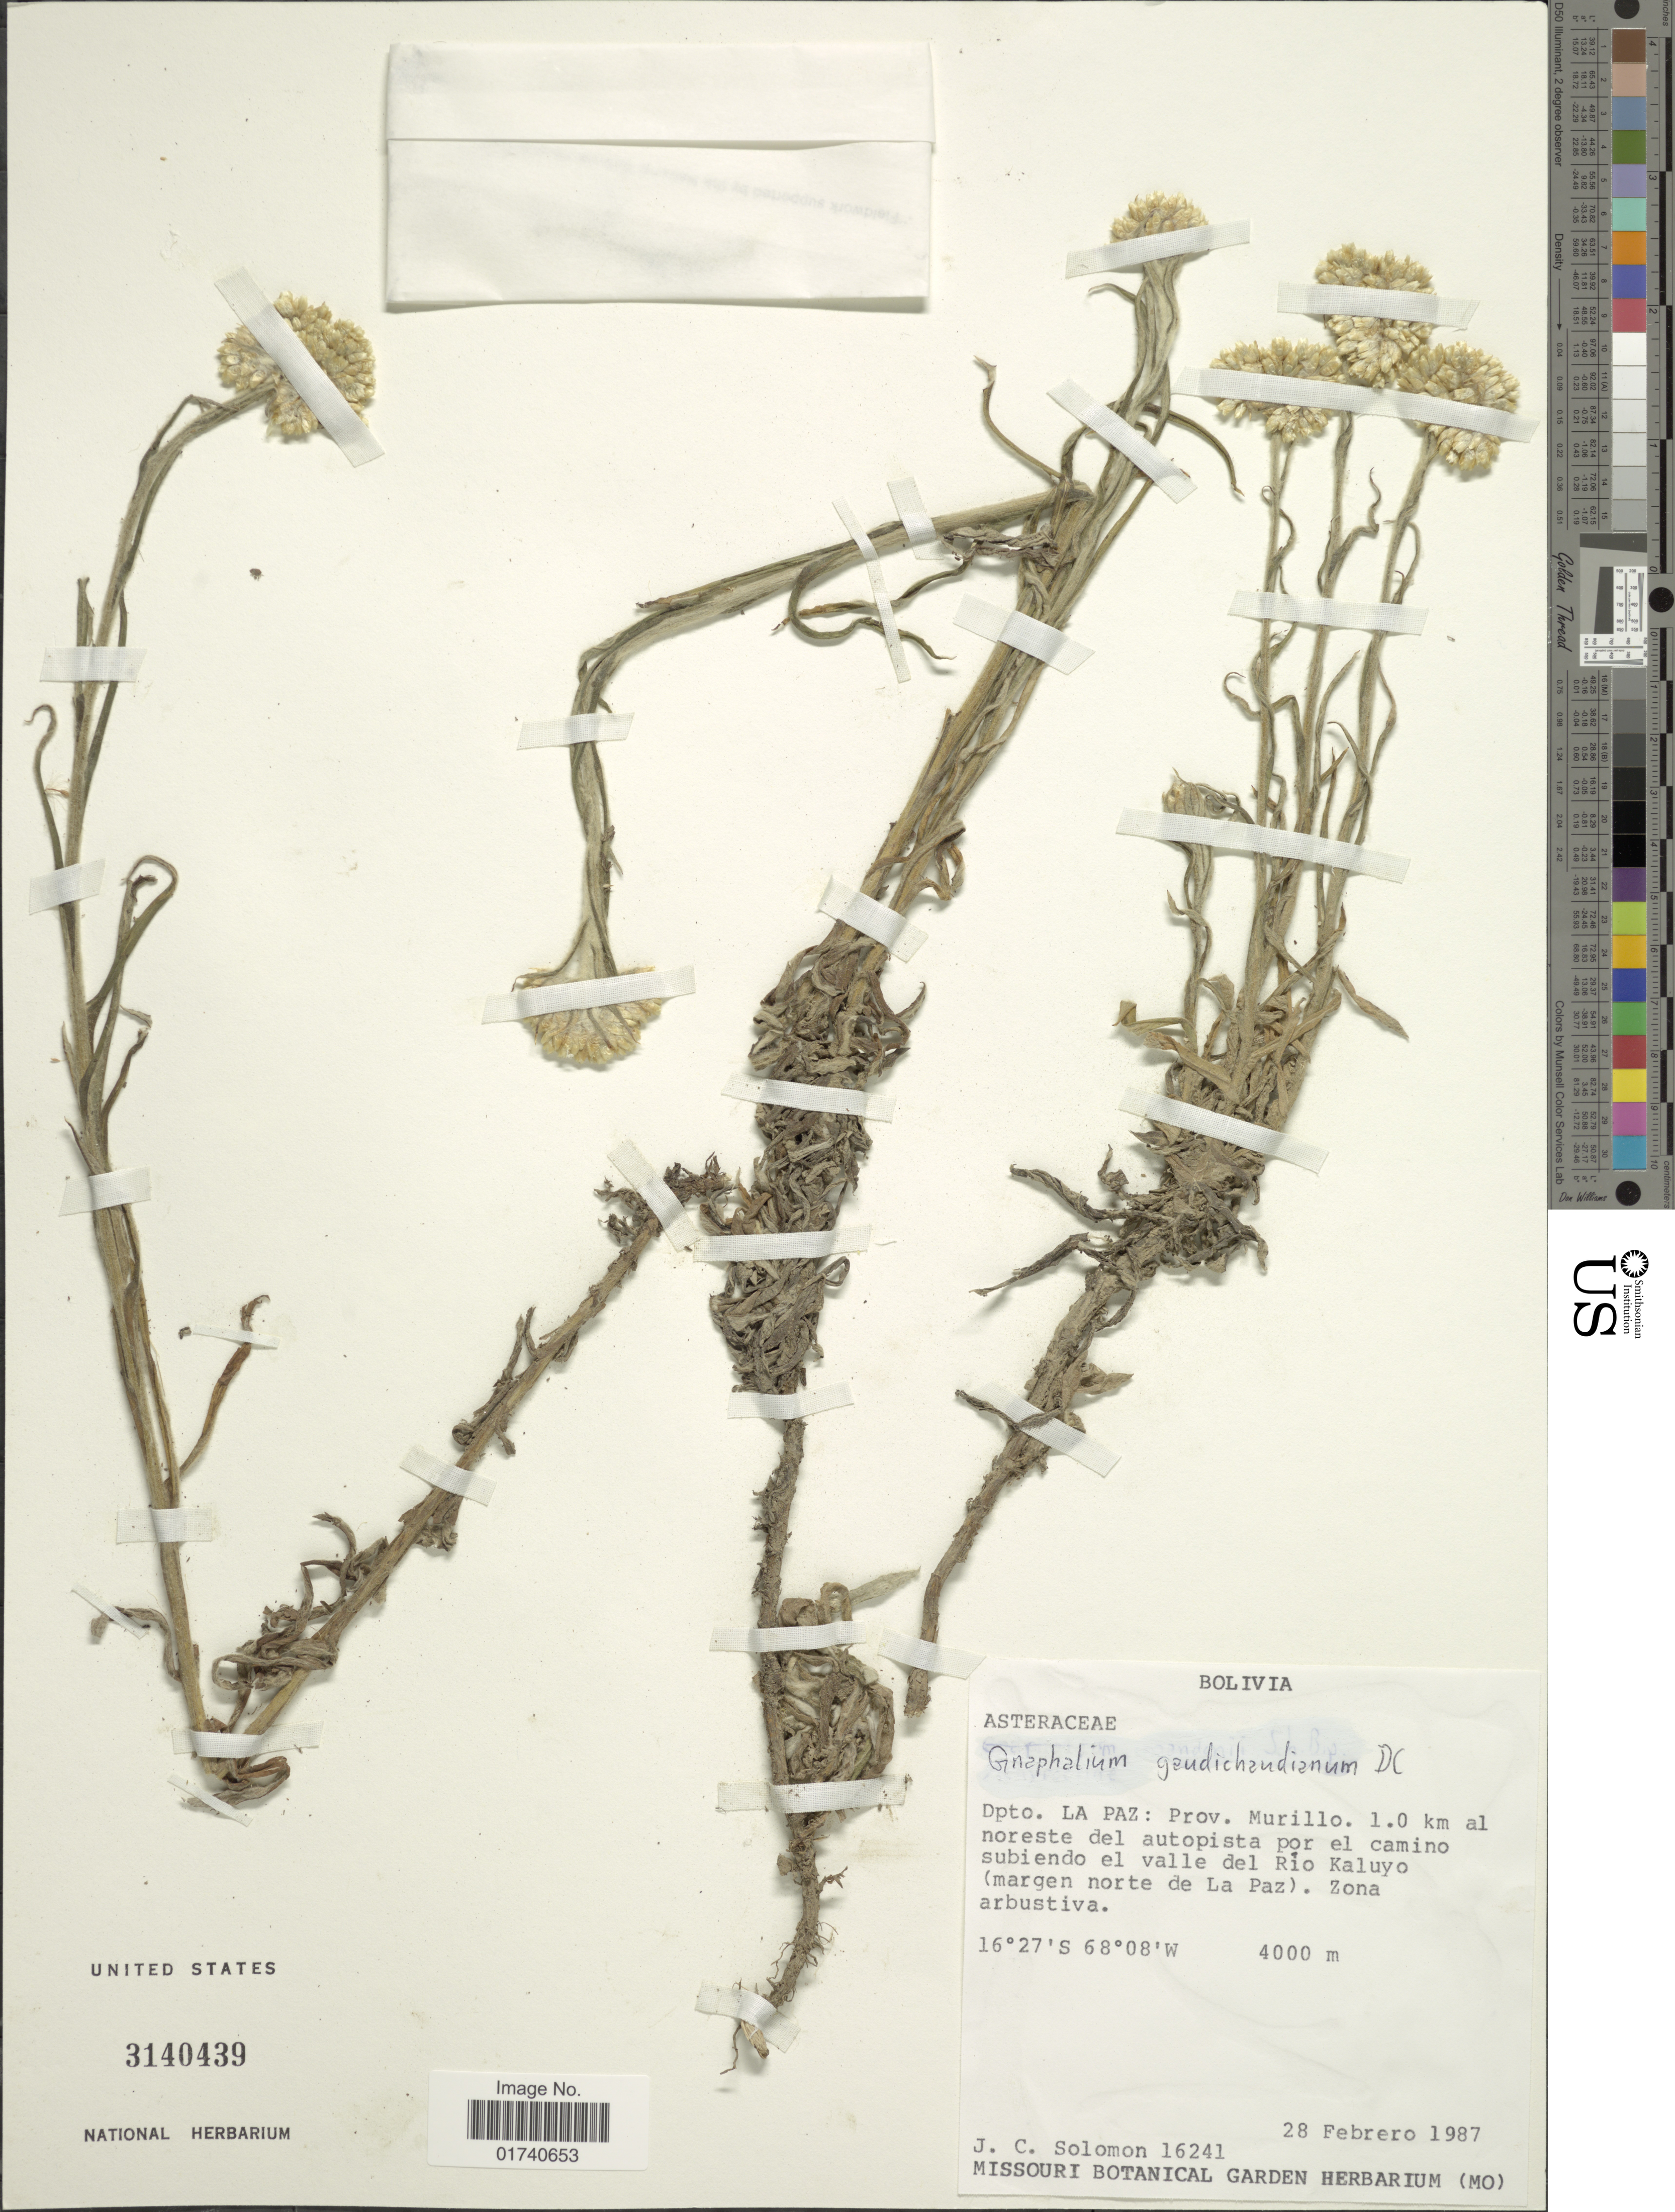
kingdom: Plantae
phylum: Tracheophyta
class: Magnoliopsida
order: Asterales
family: Asteraceae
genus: Pseudognaphalium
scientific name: Pseudognaphalium gaudichaudianum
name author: (DC.) Anderb.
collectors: J. C. Solomon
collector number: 16241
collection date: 1987-02-28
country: Bolivia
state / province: La Paz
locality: Dpto. La Paz: Prov. Murillo. 1.0 km al noreste del autopista por el camino subiendo el valle del Rio Kaluyo (margen norte de La Paz).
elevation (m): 4000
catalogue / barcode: US 3140439